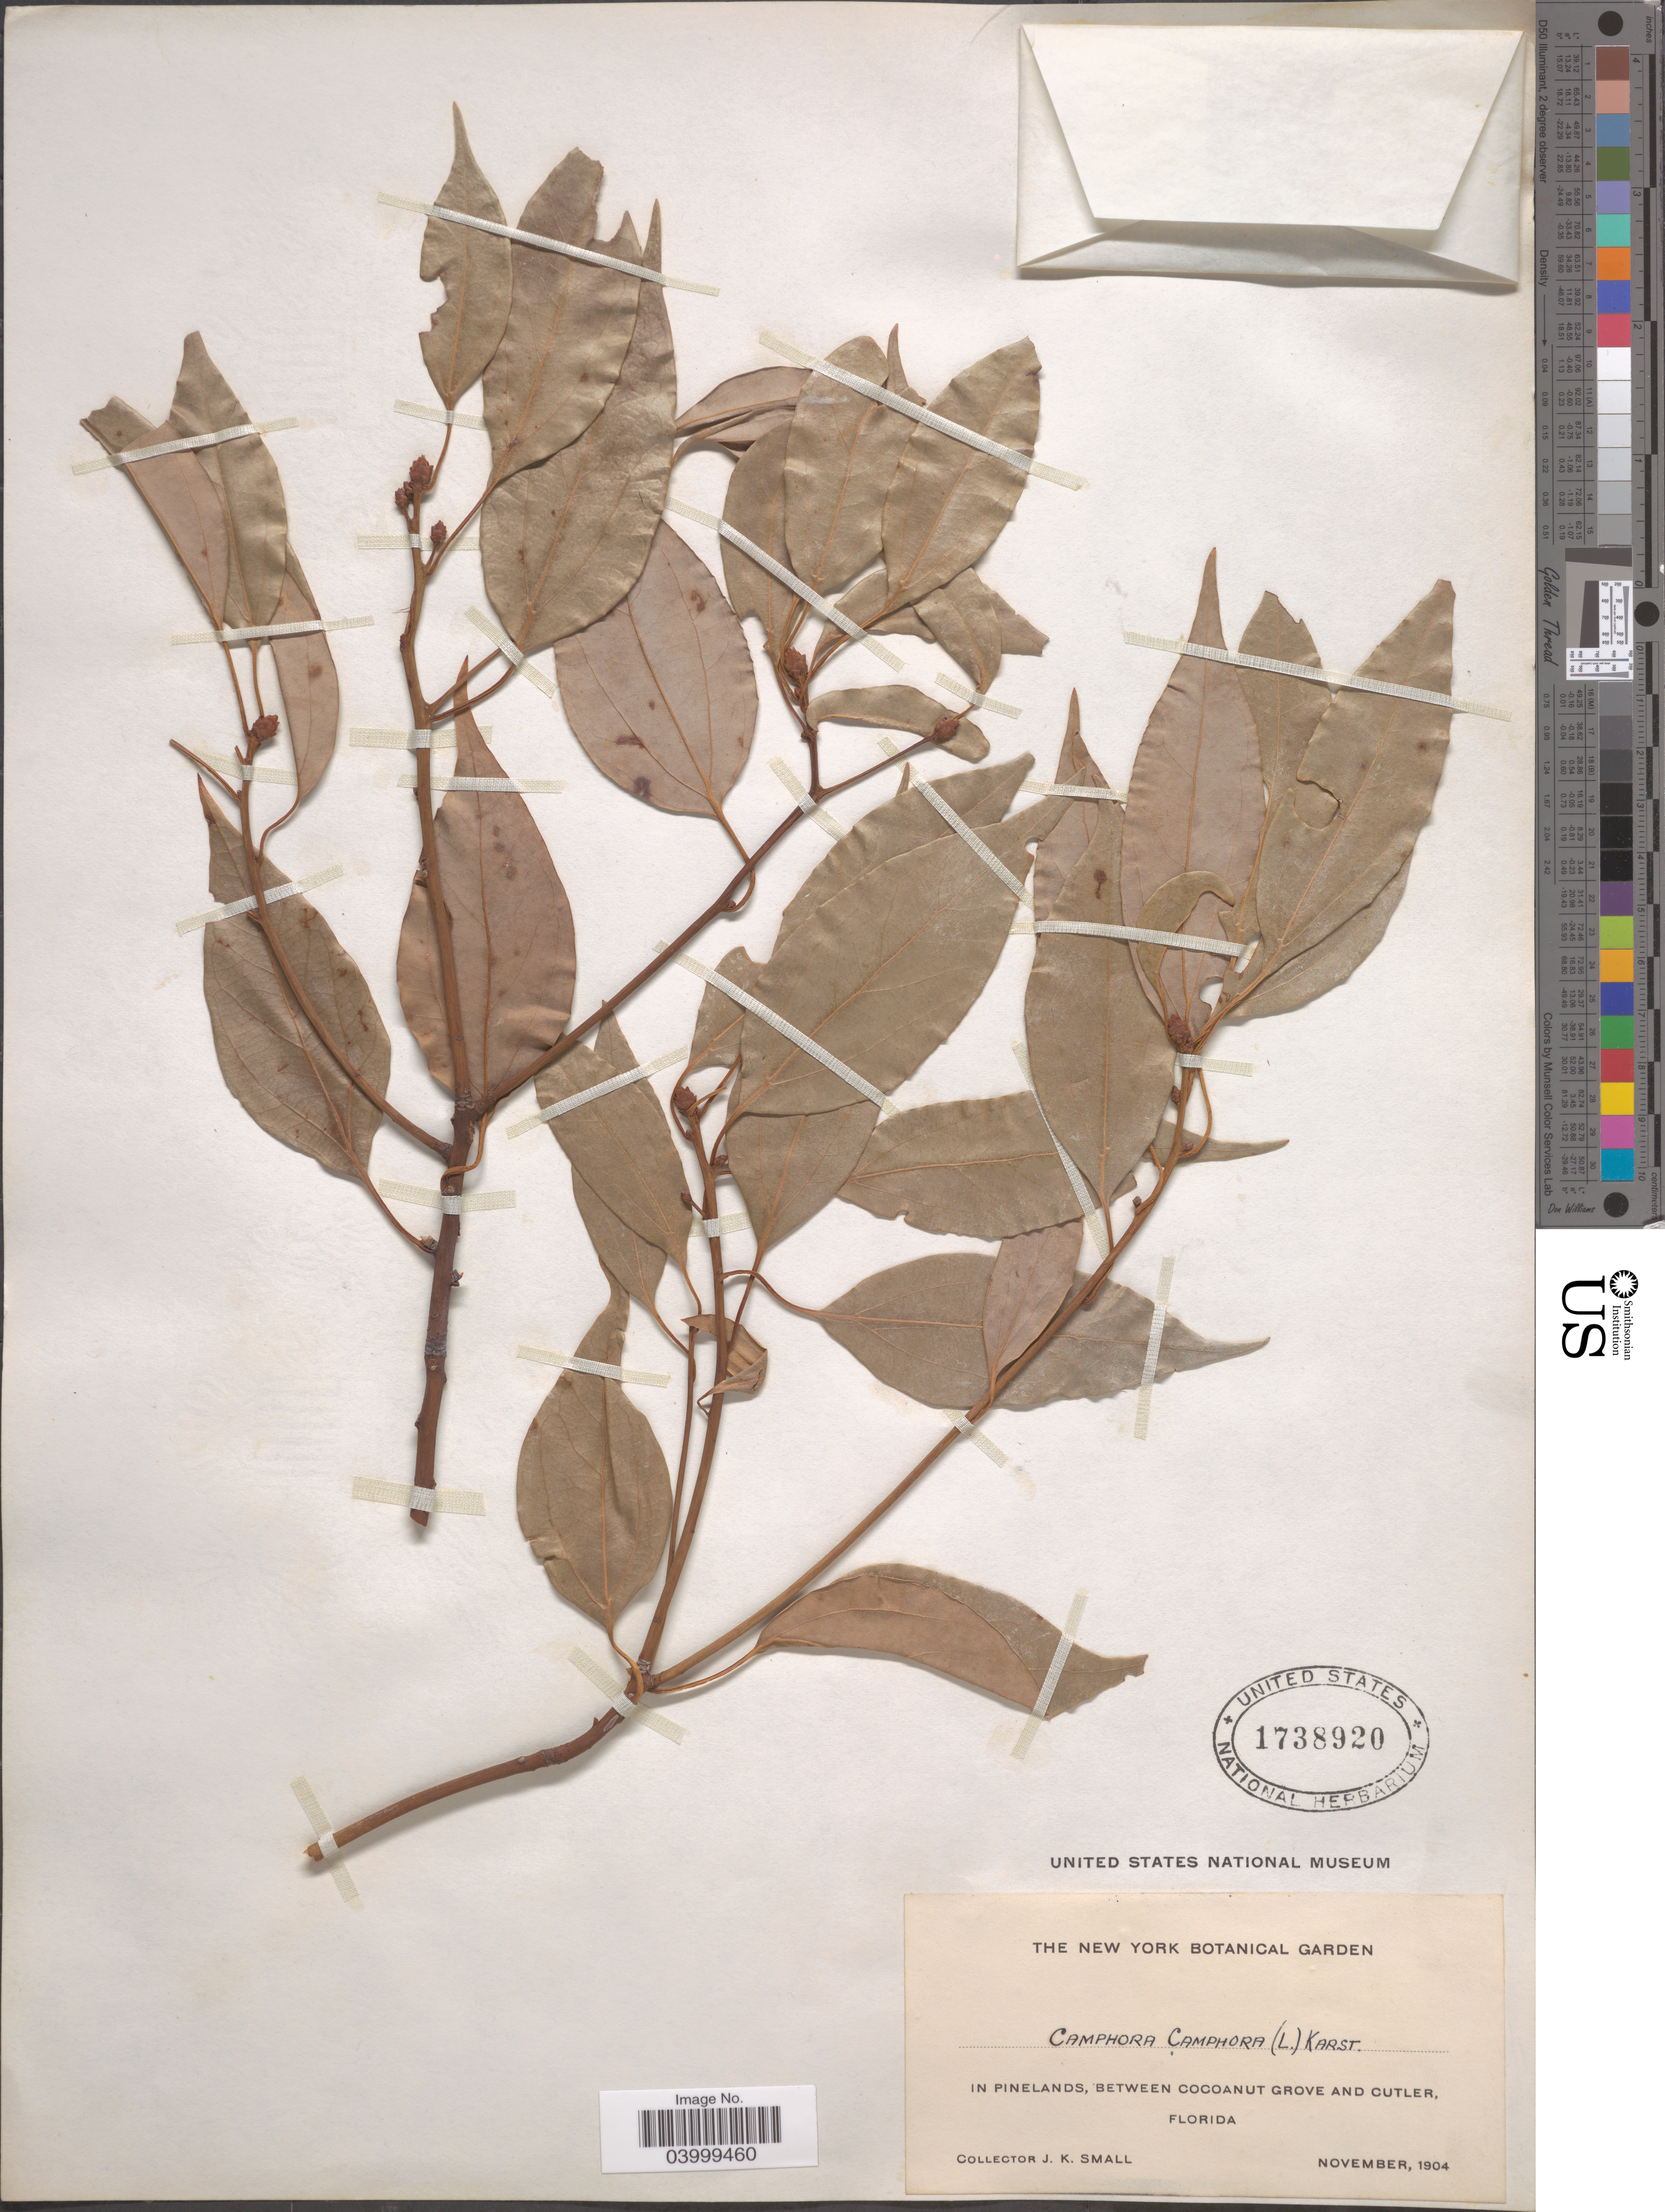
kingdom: Plantae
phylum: Tracheophyta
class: Magnoliopsida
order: Laurales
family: Lauraceae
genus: Cinnamomum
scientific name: Cinnamomum camphora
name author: (L.) J. Presl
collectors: J. K. Small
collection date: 1904-11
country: United States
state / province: Florida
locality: In pinelands, between Cocoanut Grove and Cutler.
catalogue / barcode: US 1738920